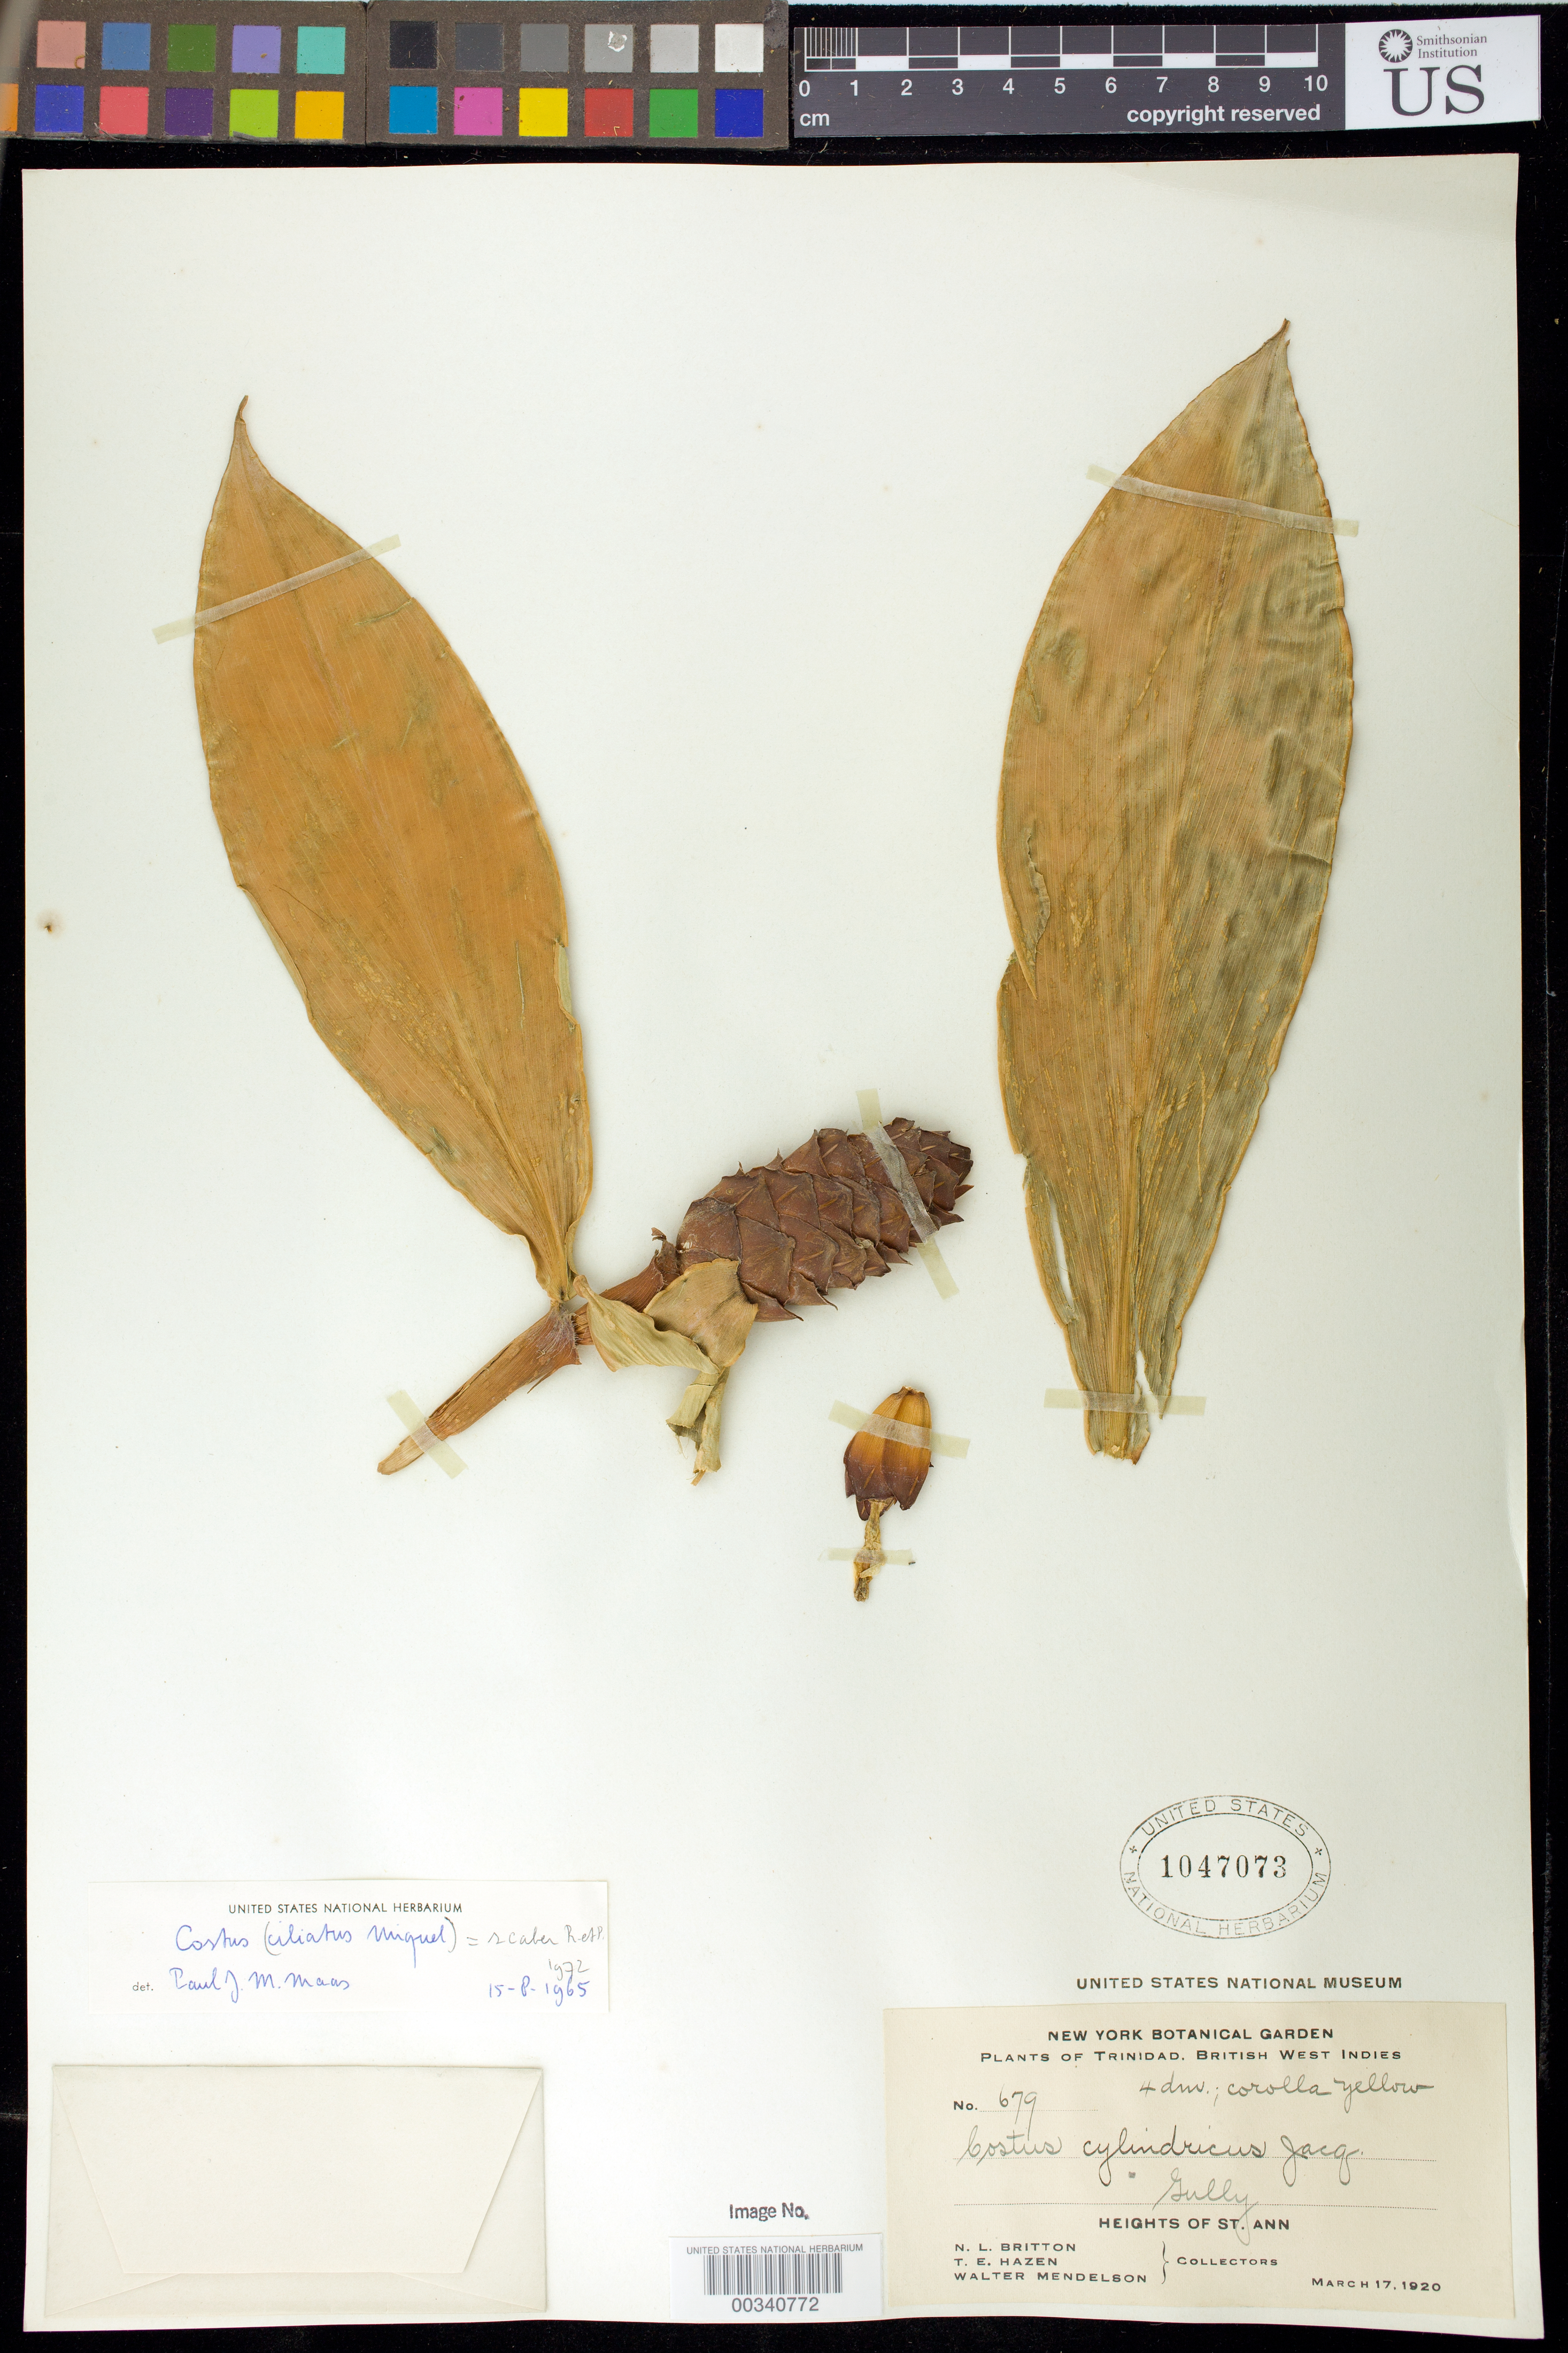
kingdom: Plantae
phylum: Tracheophyta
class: Liliopsida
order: Zingiberales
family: Costaceae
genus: Costus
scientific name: Costus scaber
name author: Ruiz & Pav.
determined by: Maas, Paul J. M.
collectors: N. Britton, T. E. Hazen & W. Mendelson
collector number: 679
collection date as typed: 17 Mar 1920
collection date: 1920-03-17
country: Trinidad and Tobago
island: Trinidad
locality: Heights of st. ann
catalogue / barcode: US 1047073